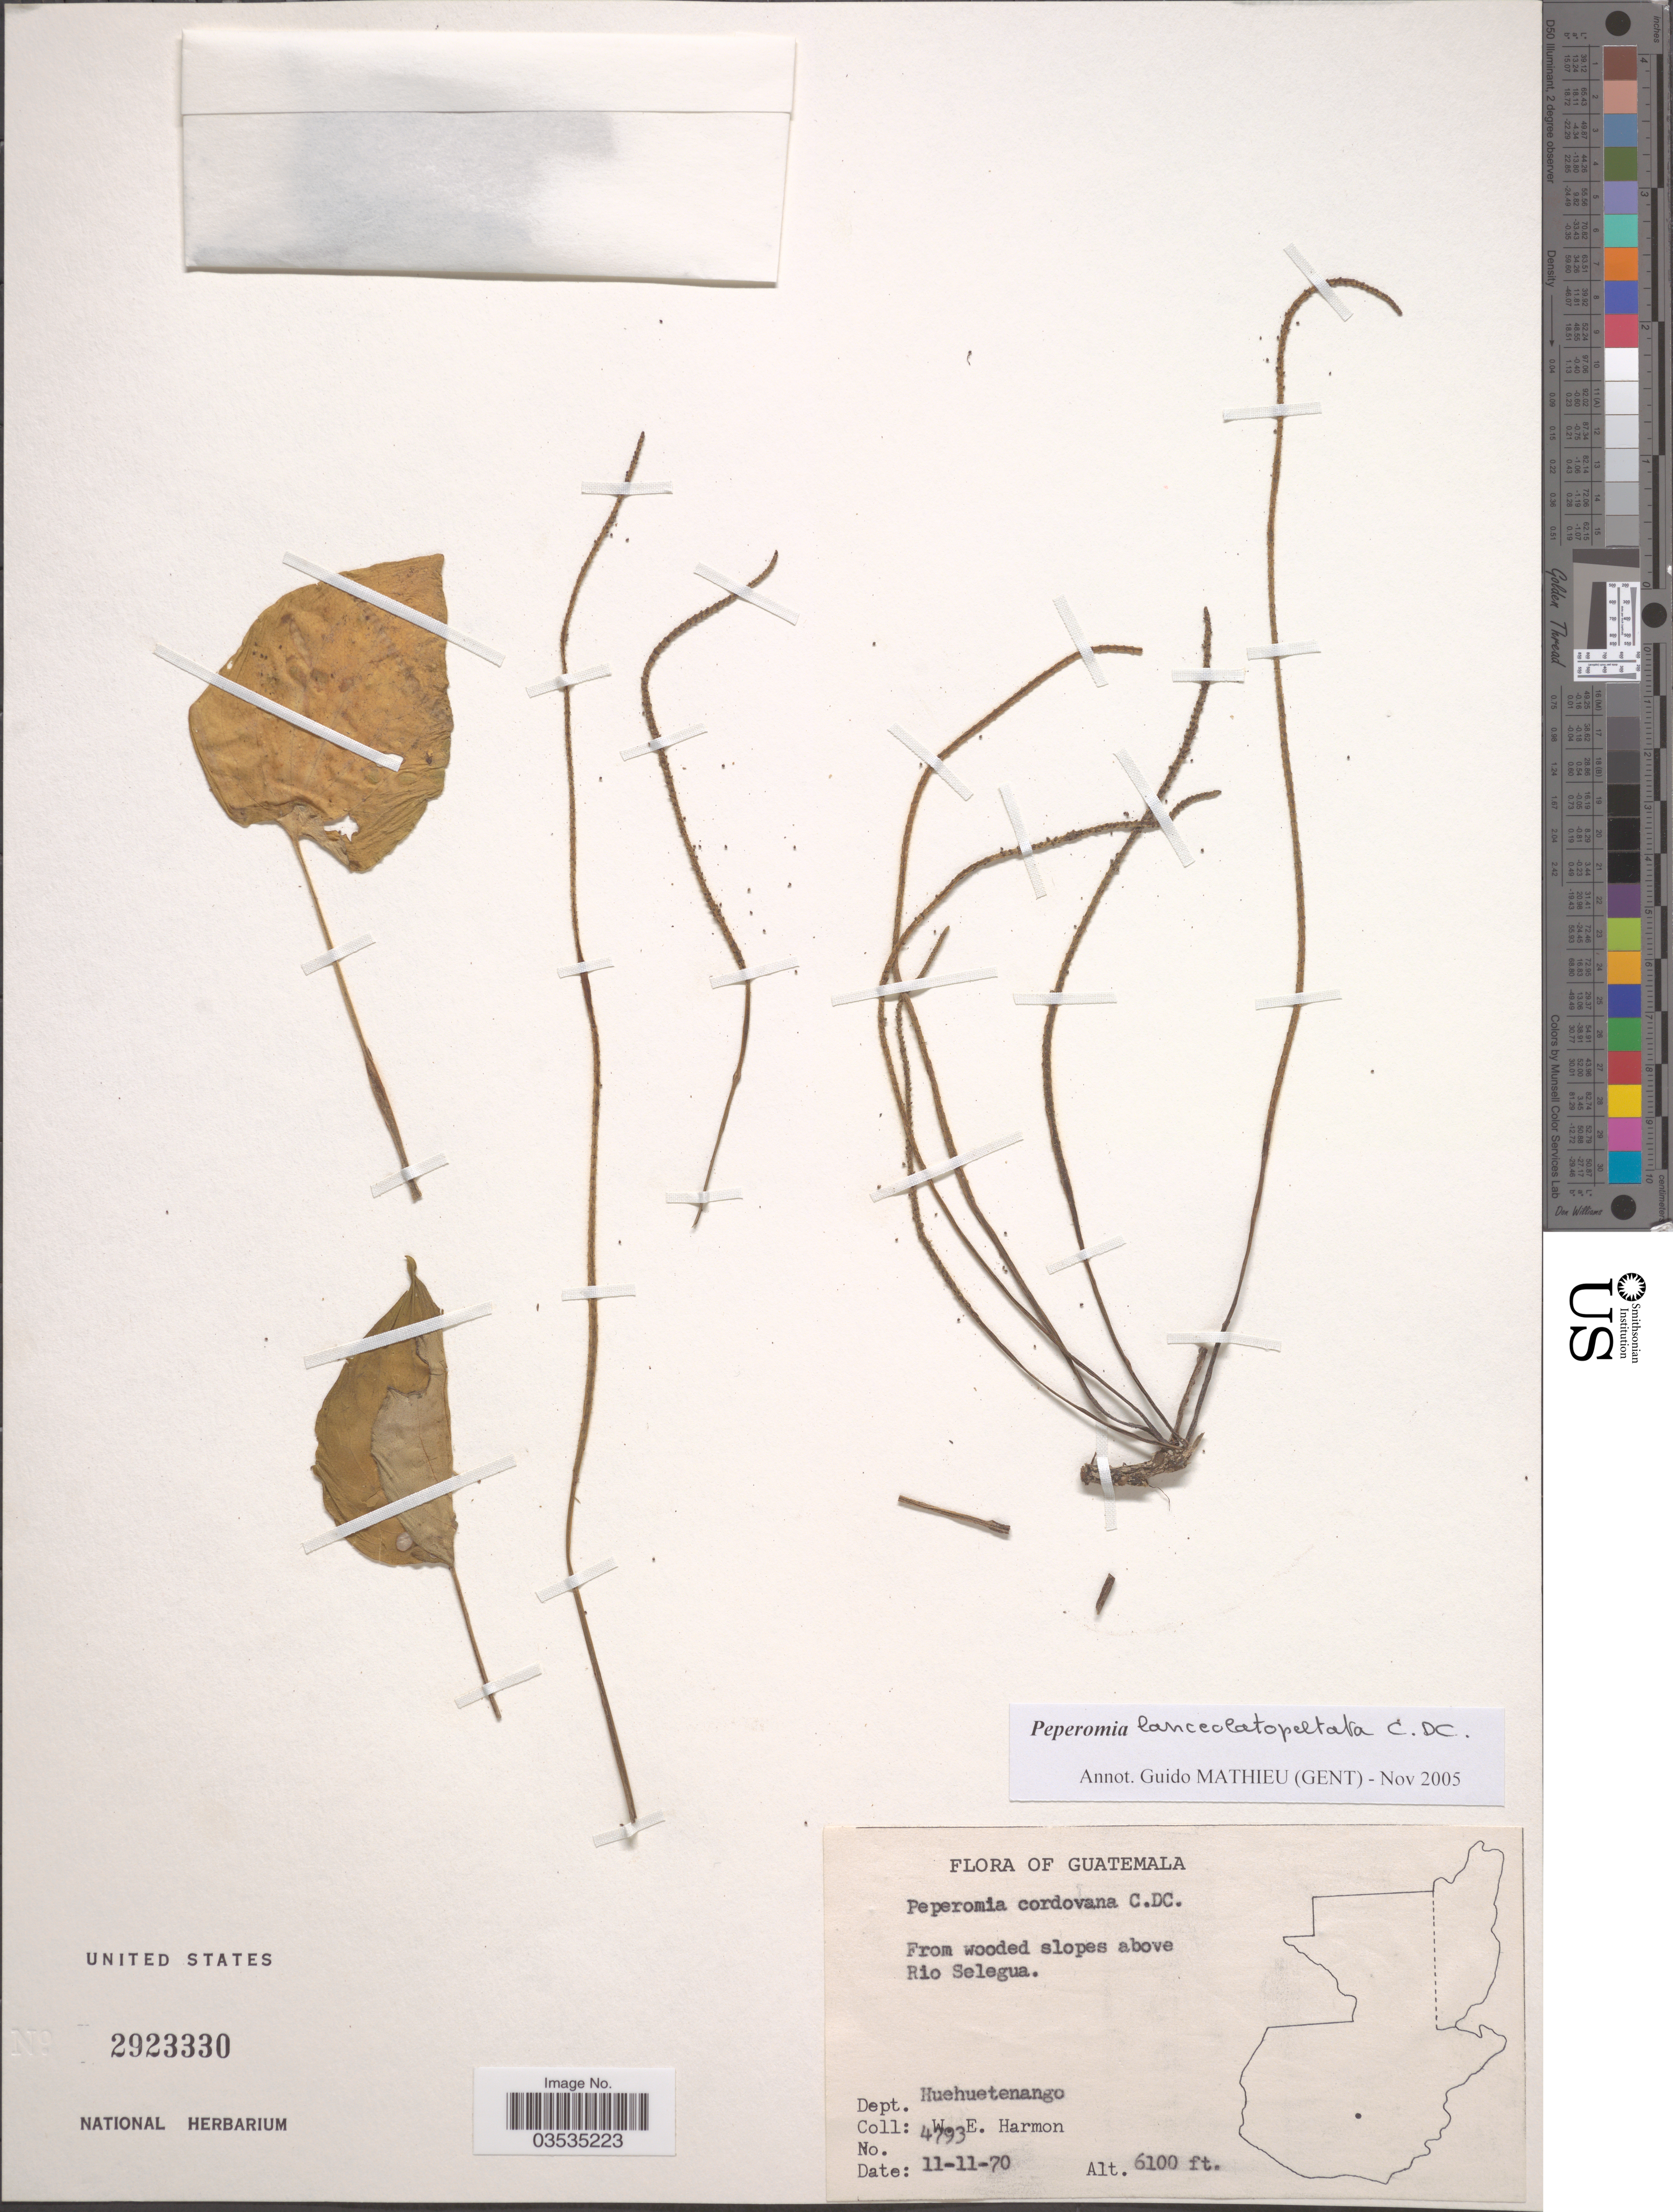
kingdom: Plantae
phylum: Tracheophyta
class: Magnoliopsida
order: Piperales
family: Piperaceae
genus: Peperomia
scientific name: Peperomia lanceolatopeltata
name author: C. DC.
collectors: W. E. Harmon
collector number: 4793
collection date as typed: Transcribed d/m/y: 11/11/70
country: Guatemala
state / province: Huehuetenango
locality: Above Rio Selegua. Dept. Huehuetenango.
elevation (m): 1859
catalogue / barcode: US 2923330